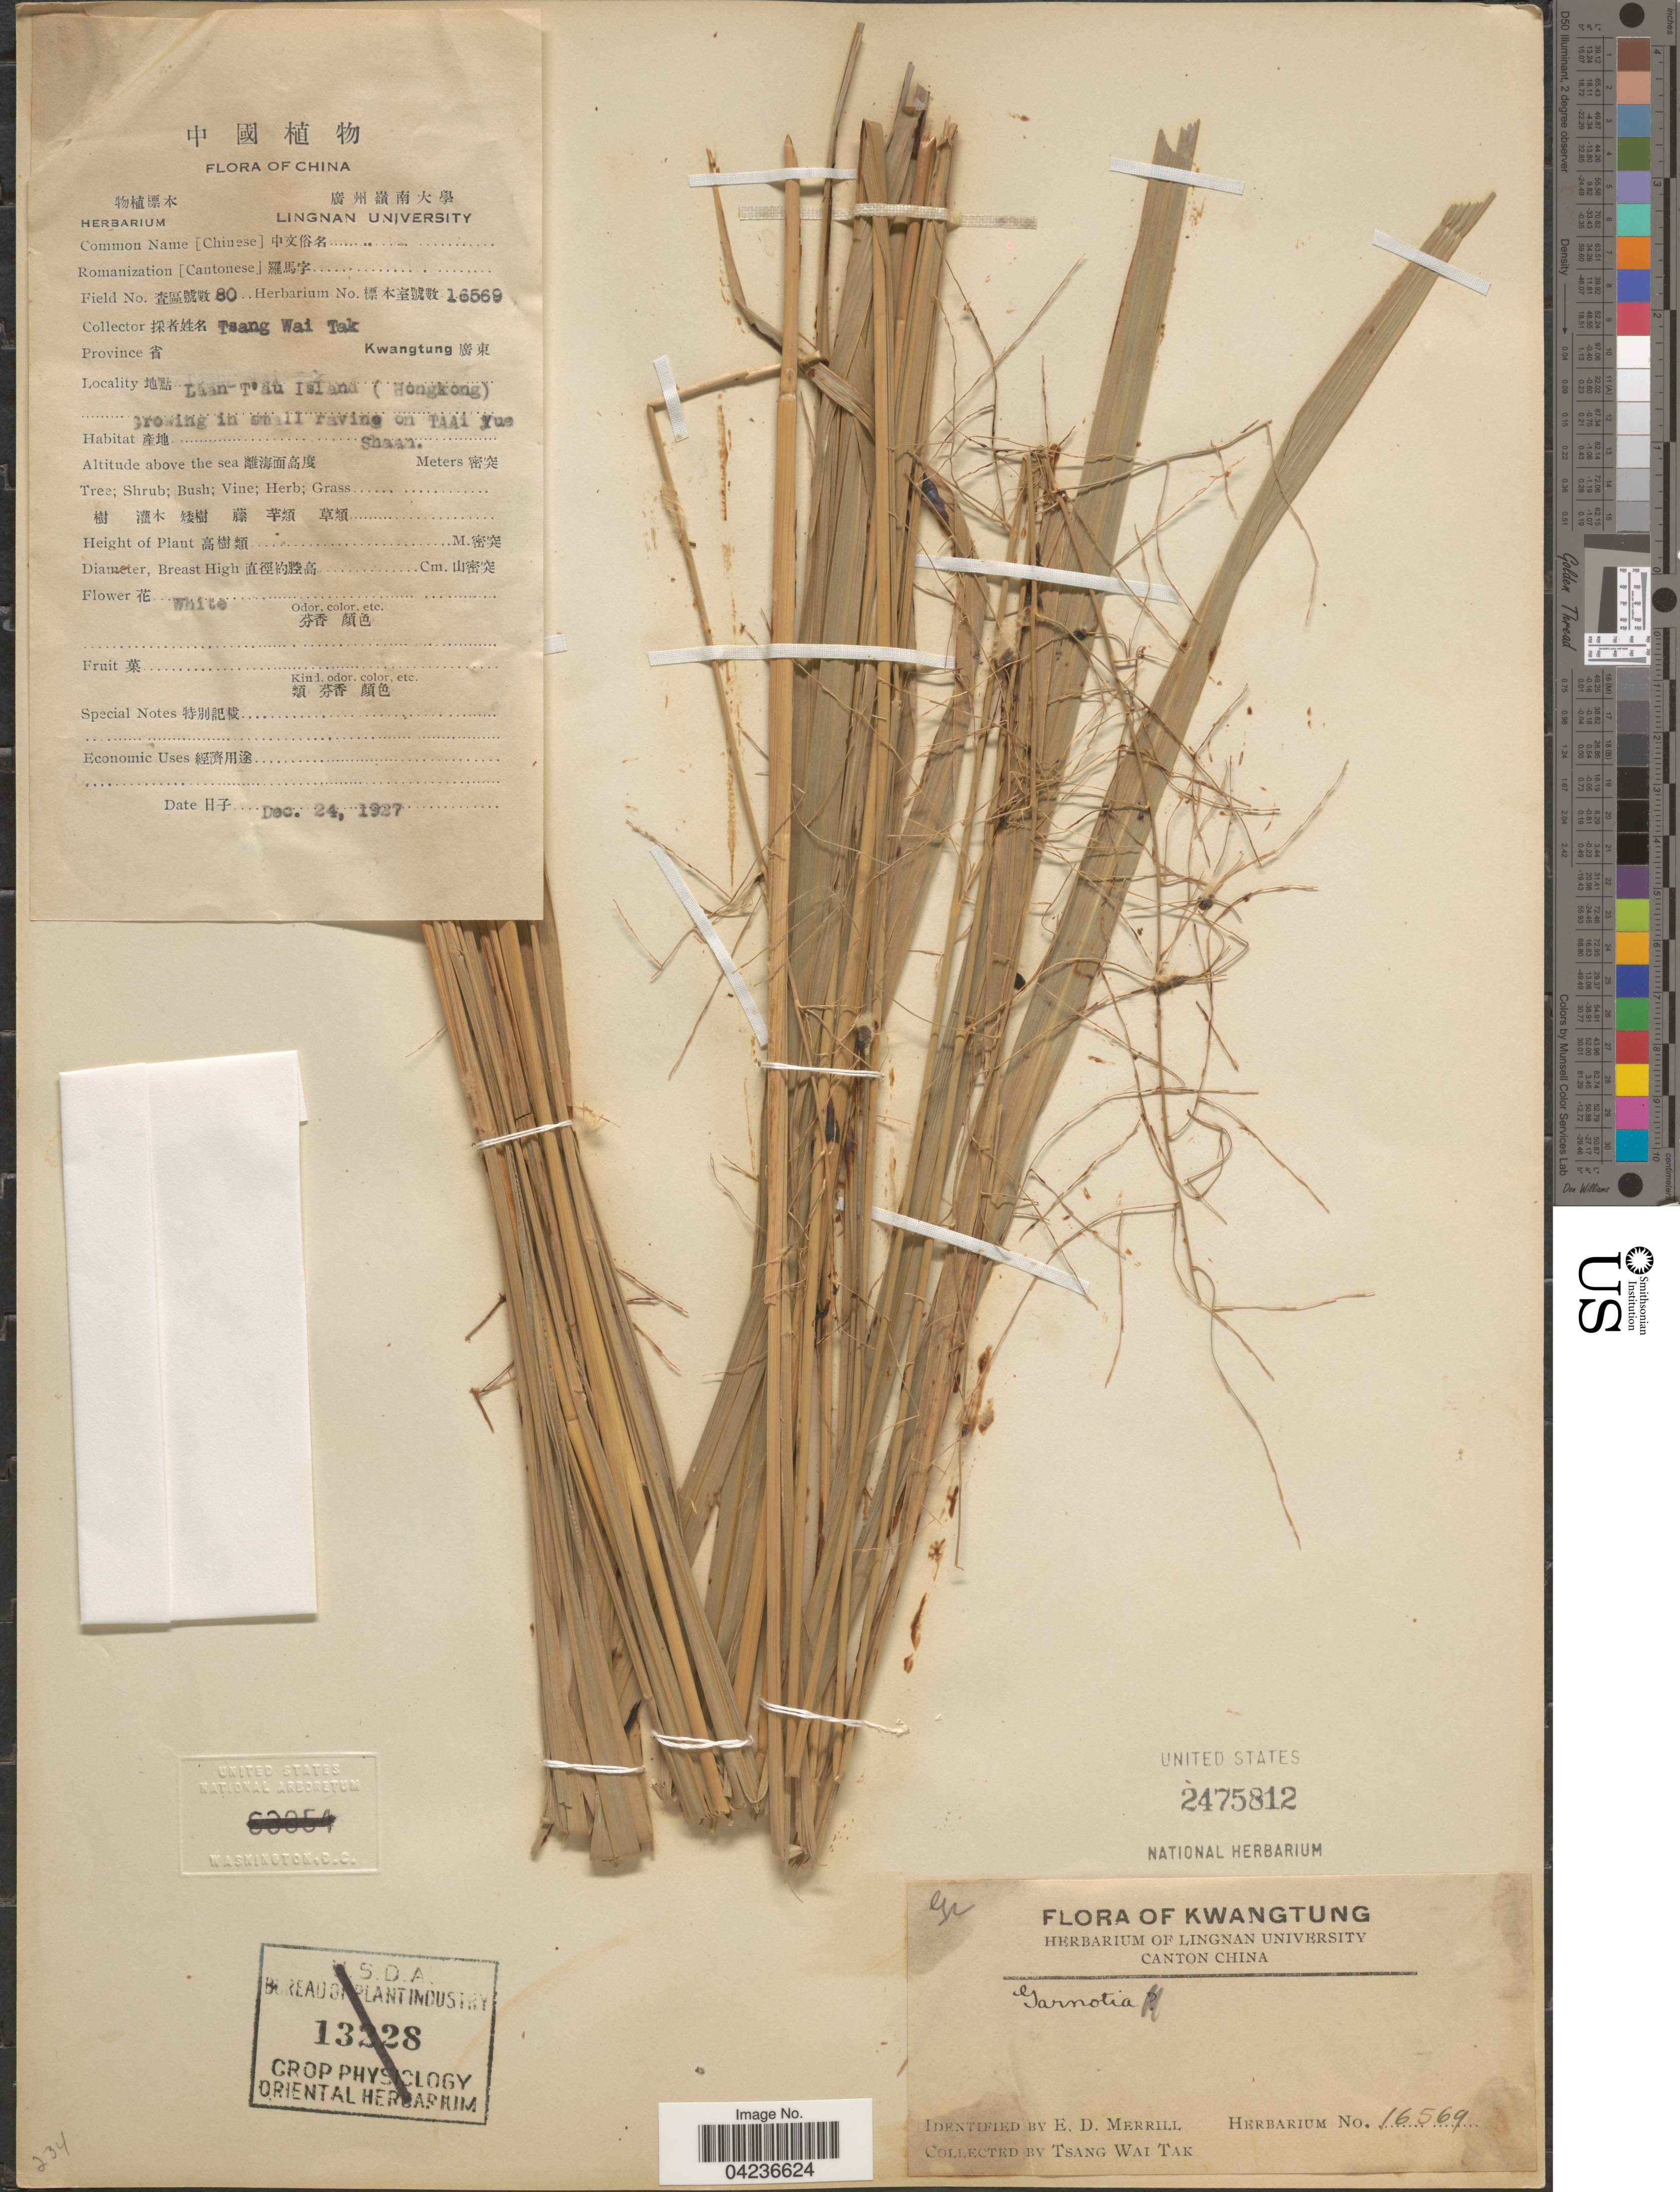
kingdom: Plantae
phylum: Tracheophyta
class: Liliopsida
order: Poales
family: Poaceae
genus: Garnotia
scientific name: Garnotia sp.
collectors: W. T. Tsang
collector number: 80/16569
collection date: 1927-12-24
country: China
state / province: Guangdong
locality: Kwangtung. Laan-T'au Island (Hongkong). Growing in small ravine on Taai Yue Shaan.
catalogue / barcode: US 2475812